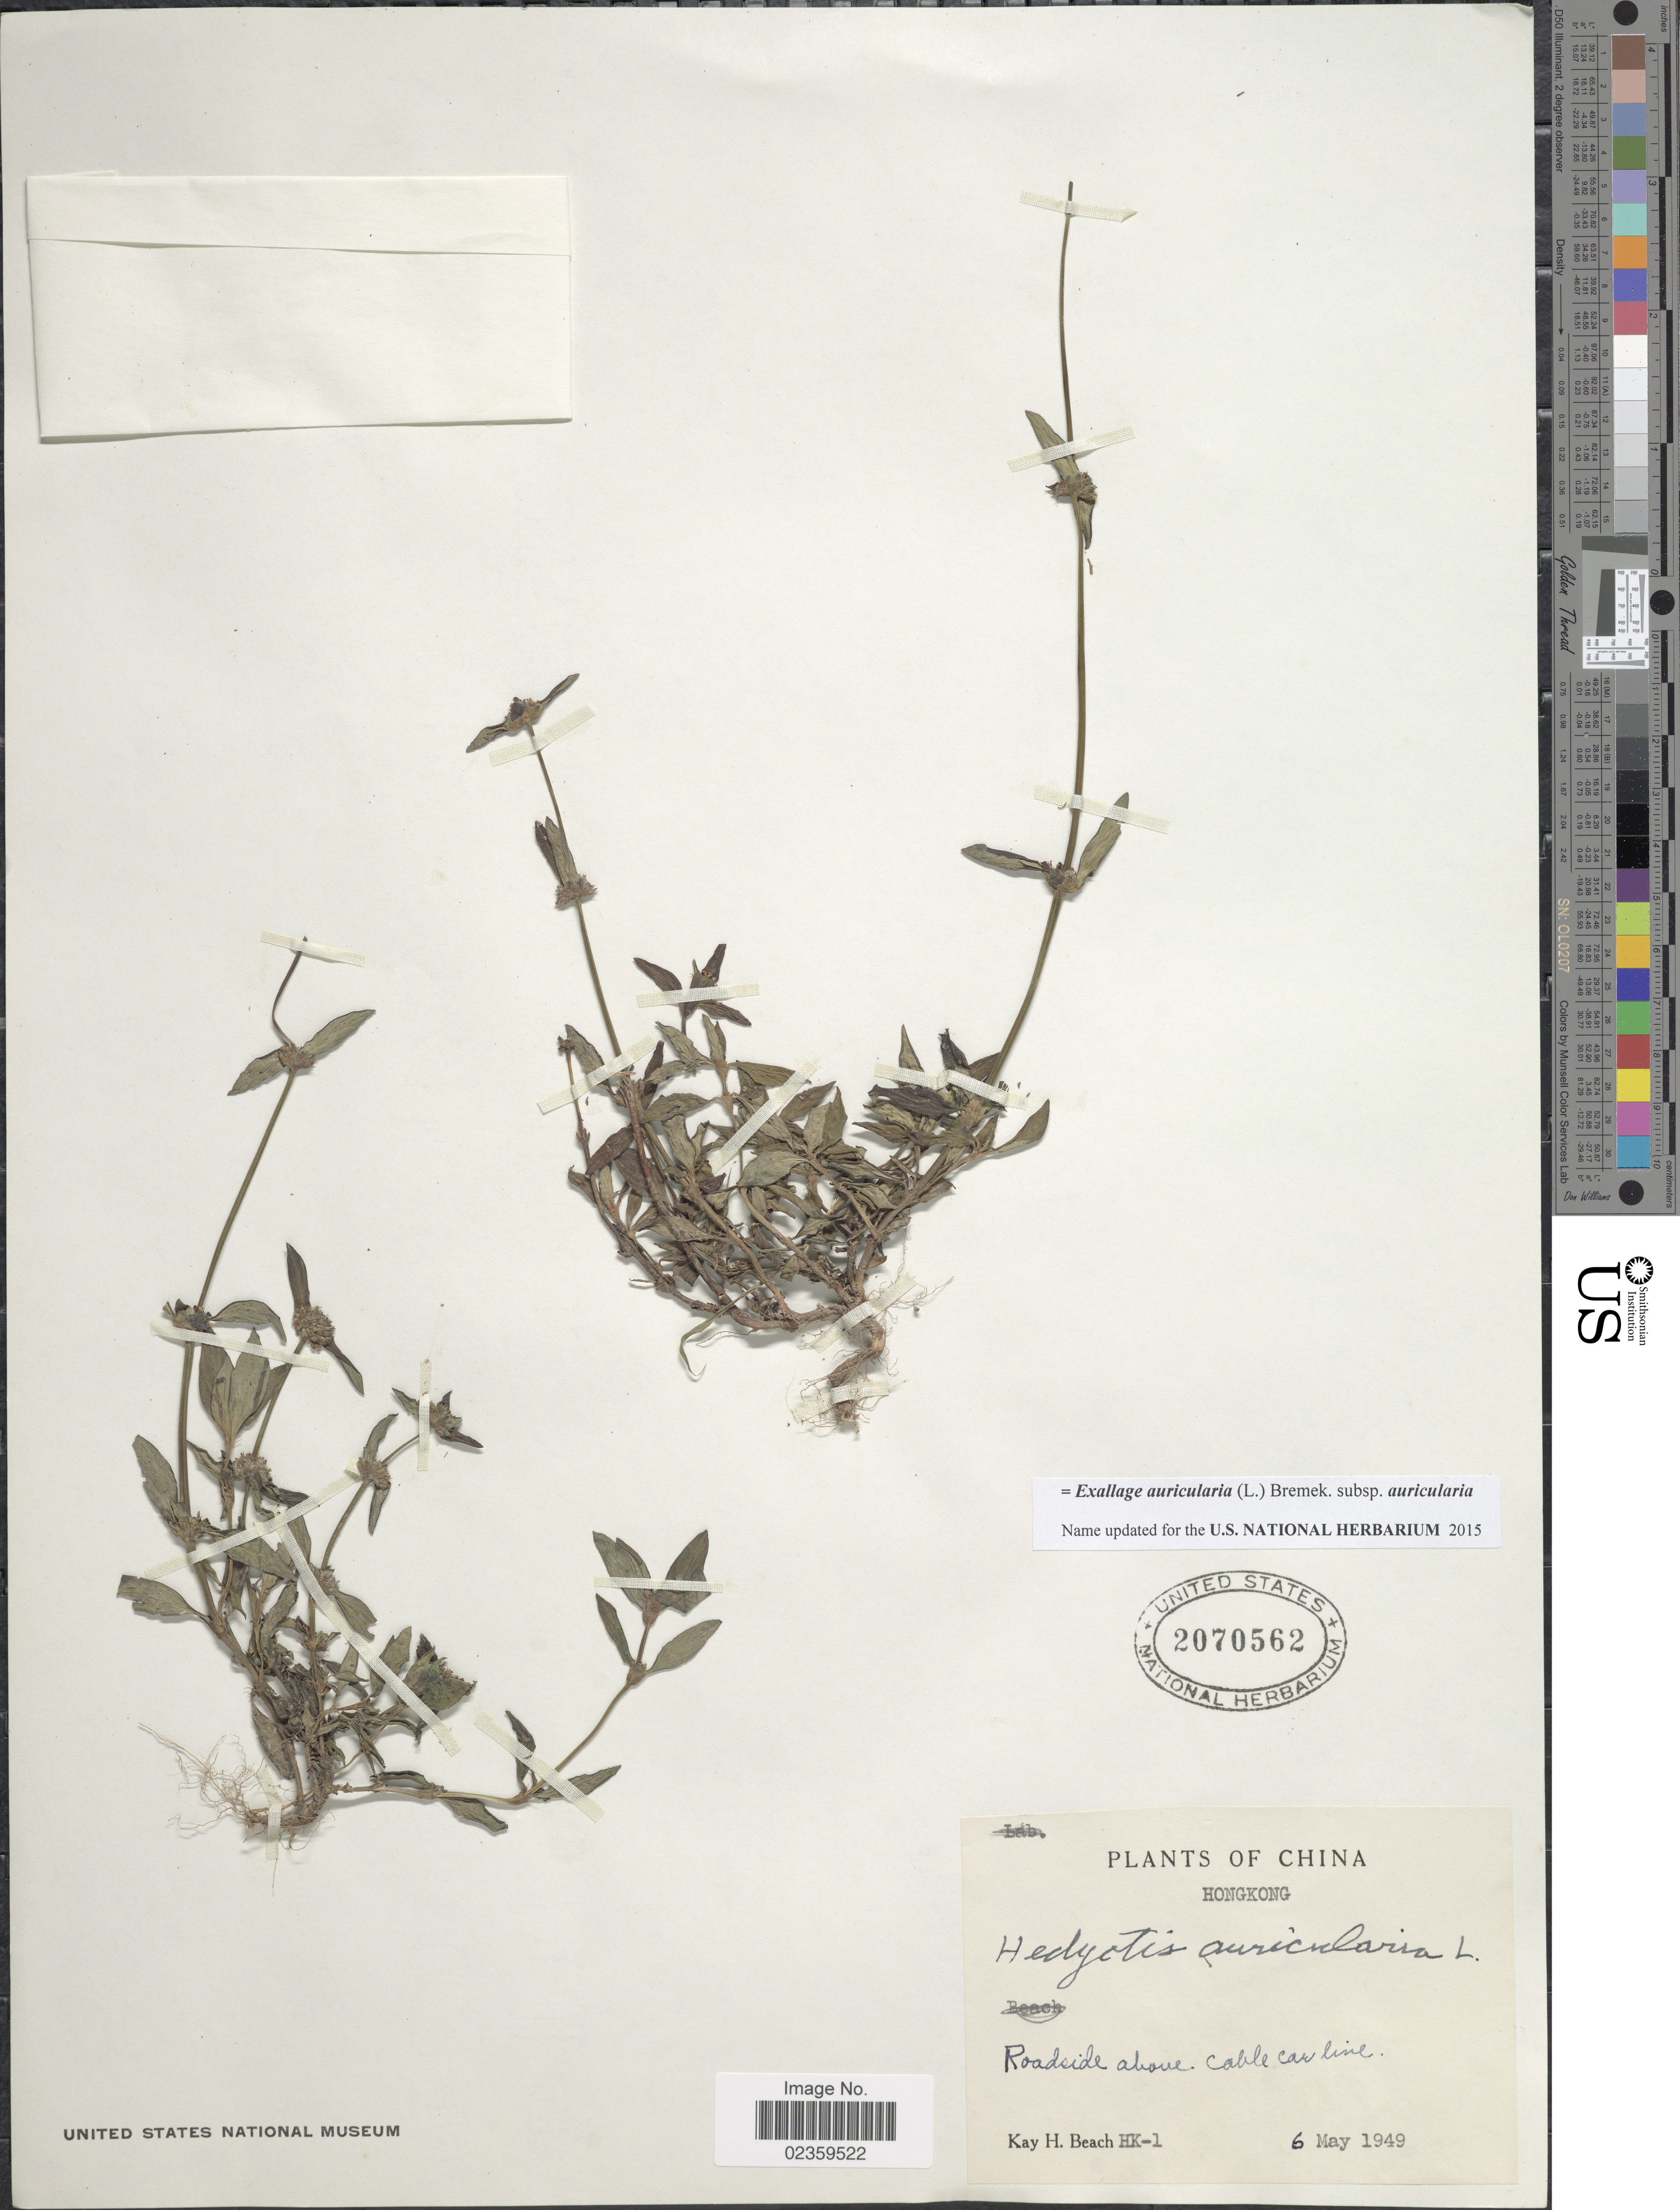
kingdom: Plantae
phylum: Tracheophyta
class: Magnoliopsida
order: Gentianales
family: Rubiaceae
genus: Exallage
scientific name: Exallage auricularia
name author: (L.) Bremek.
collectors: K. H. Beach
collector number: HK-1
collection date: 1949-05-06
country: China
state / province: Hong Kong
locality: Roadside above cable car line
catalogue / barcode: US 2070562